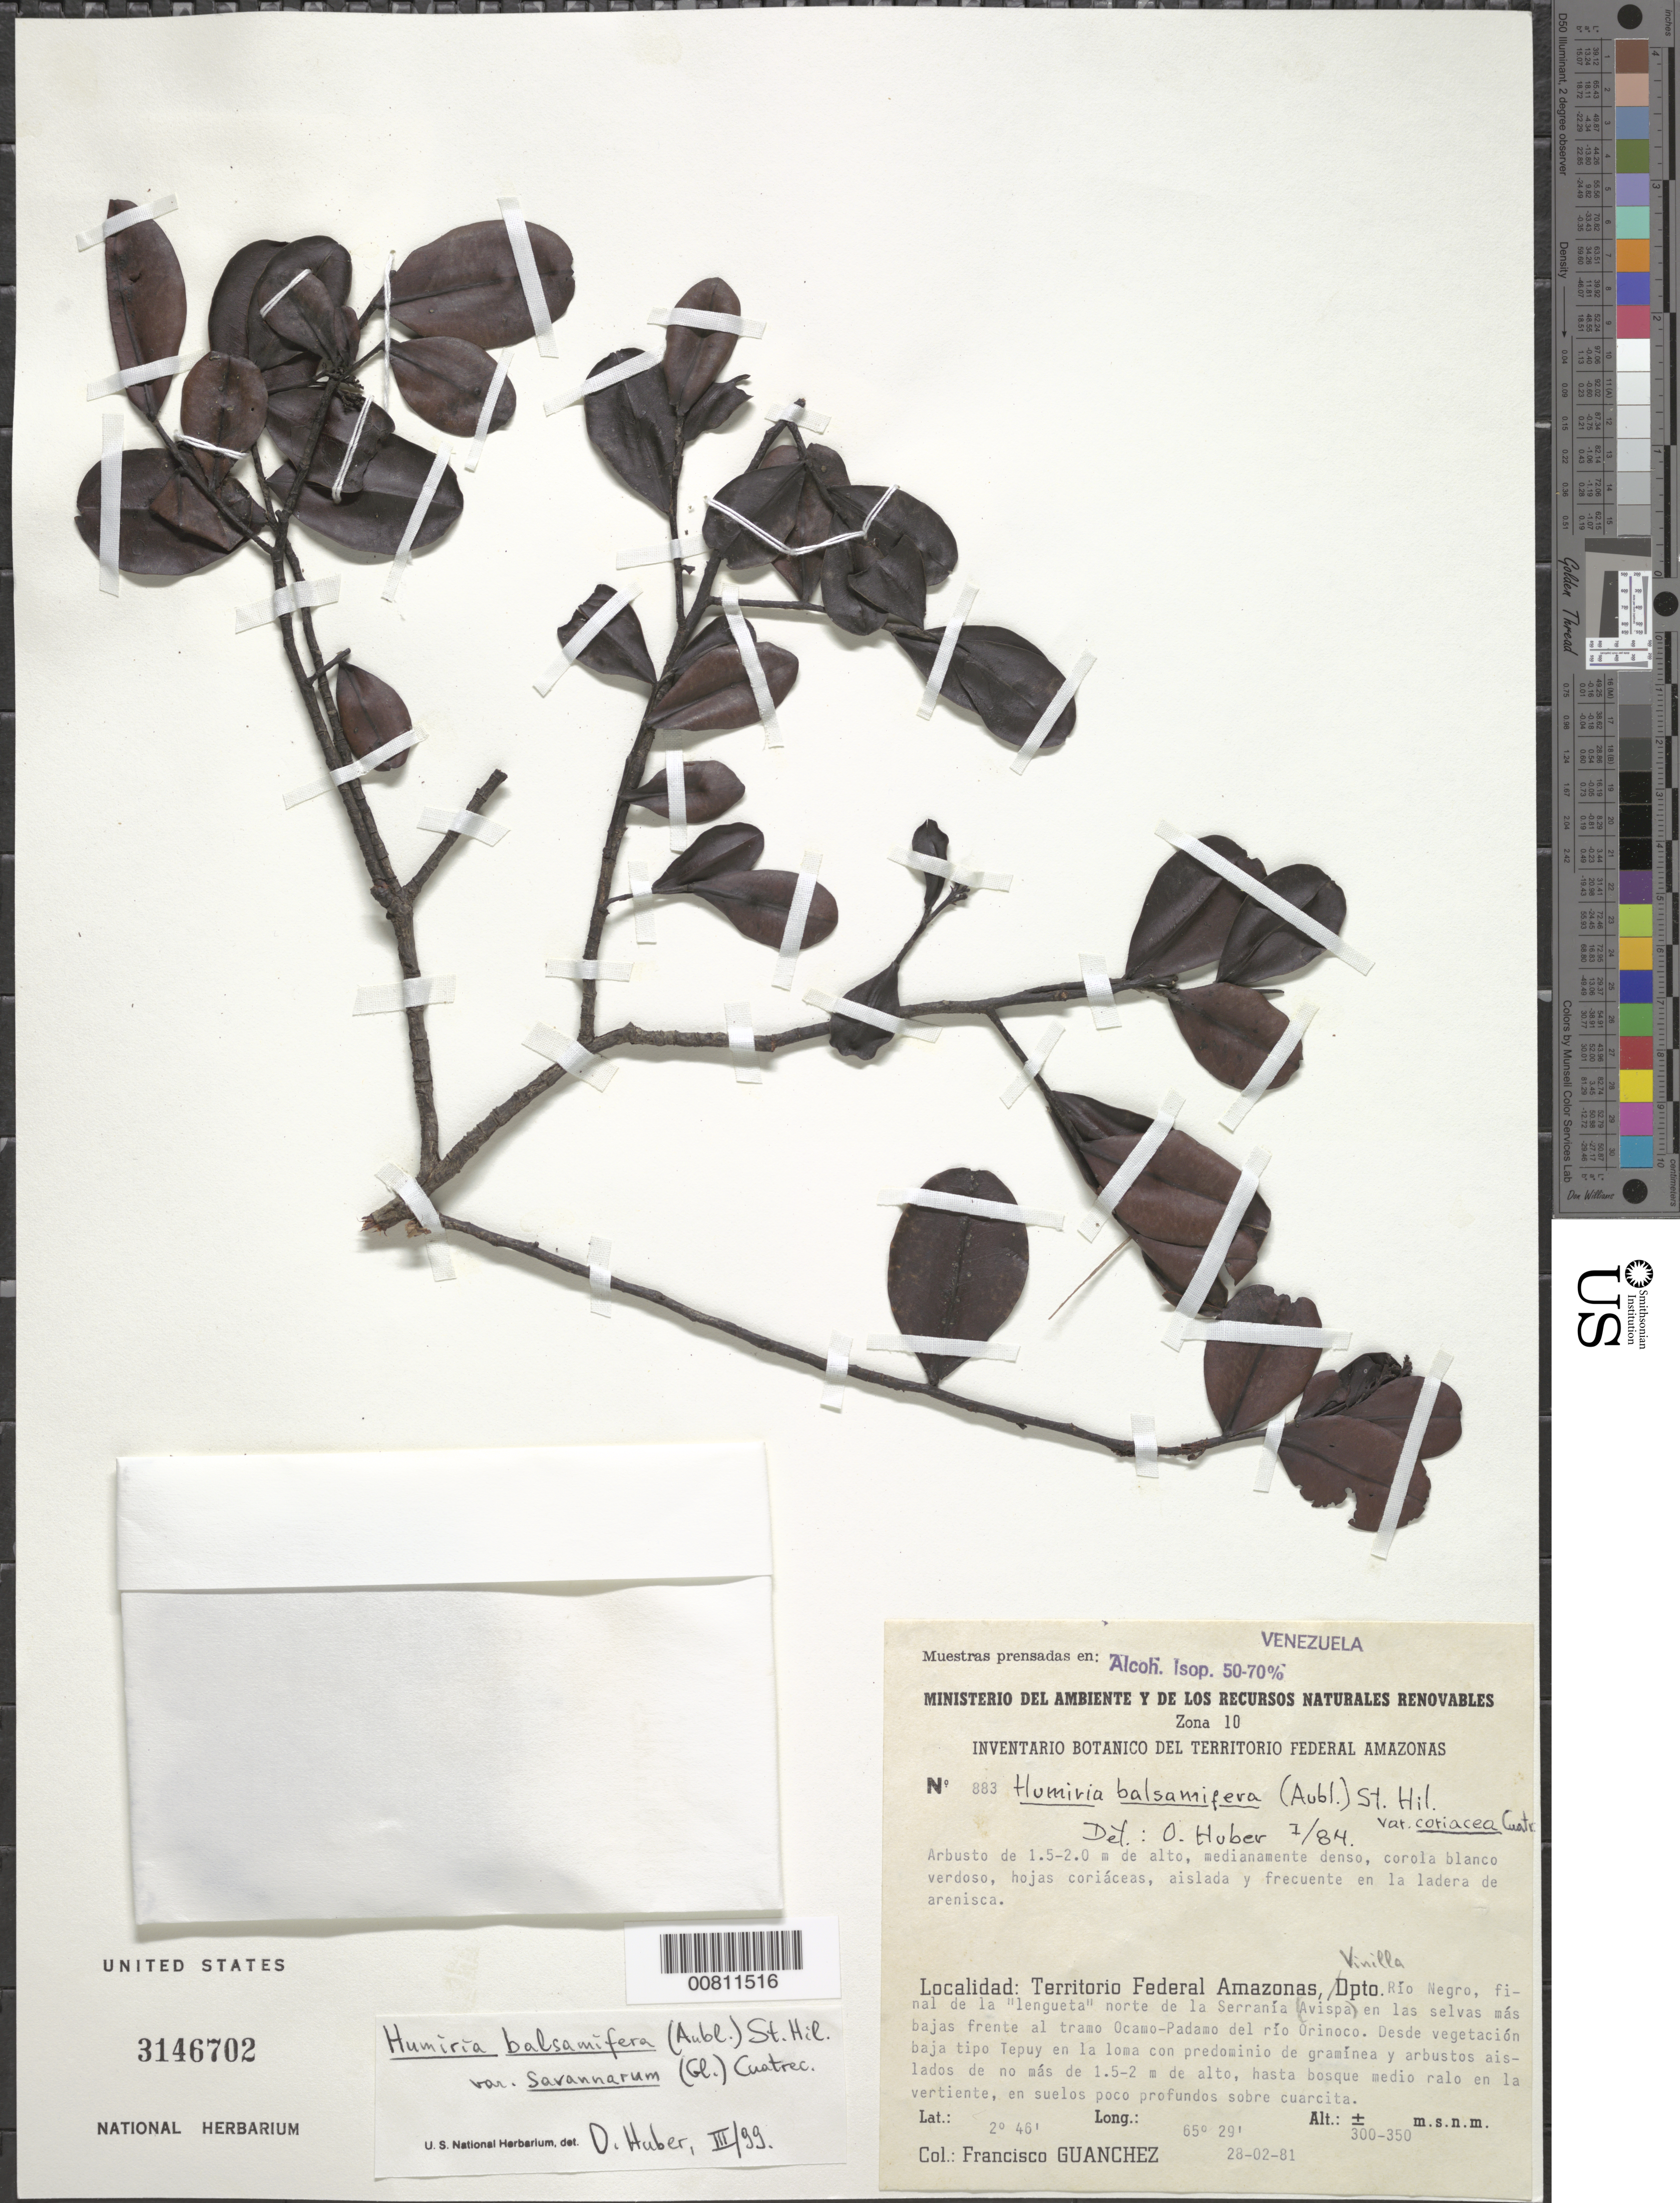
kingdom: Plantae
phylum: Tracheophyta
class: Magnoliopsida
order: Malpighiales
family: Humiriaceae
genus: Humiria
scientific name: Humiria balsamifera var. savannarum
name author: (Gleason) Cuatrec.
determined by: Huber, Otto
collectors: F. Guánchez M.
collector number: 883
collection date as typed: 28-Feb-81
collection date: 1981-02-28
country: Venezuela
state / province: Amazonas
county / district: Río Negro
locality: Vinilla, final de la "lengueta" norte de la Serranía frente al tramo Ocamo-Padamo del río Orinoco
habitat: Ladera de arenisca. Desde vegetación baja tipo Tepuy en la loma con predominio de gramínea y arbustos aislados de no más de 1.5-2m de alto, hasta…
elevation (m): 300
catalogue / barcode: US 3146702